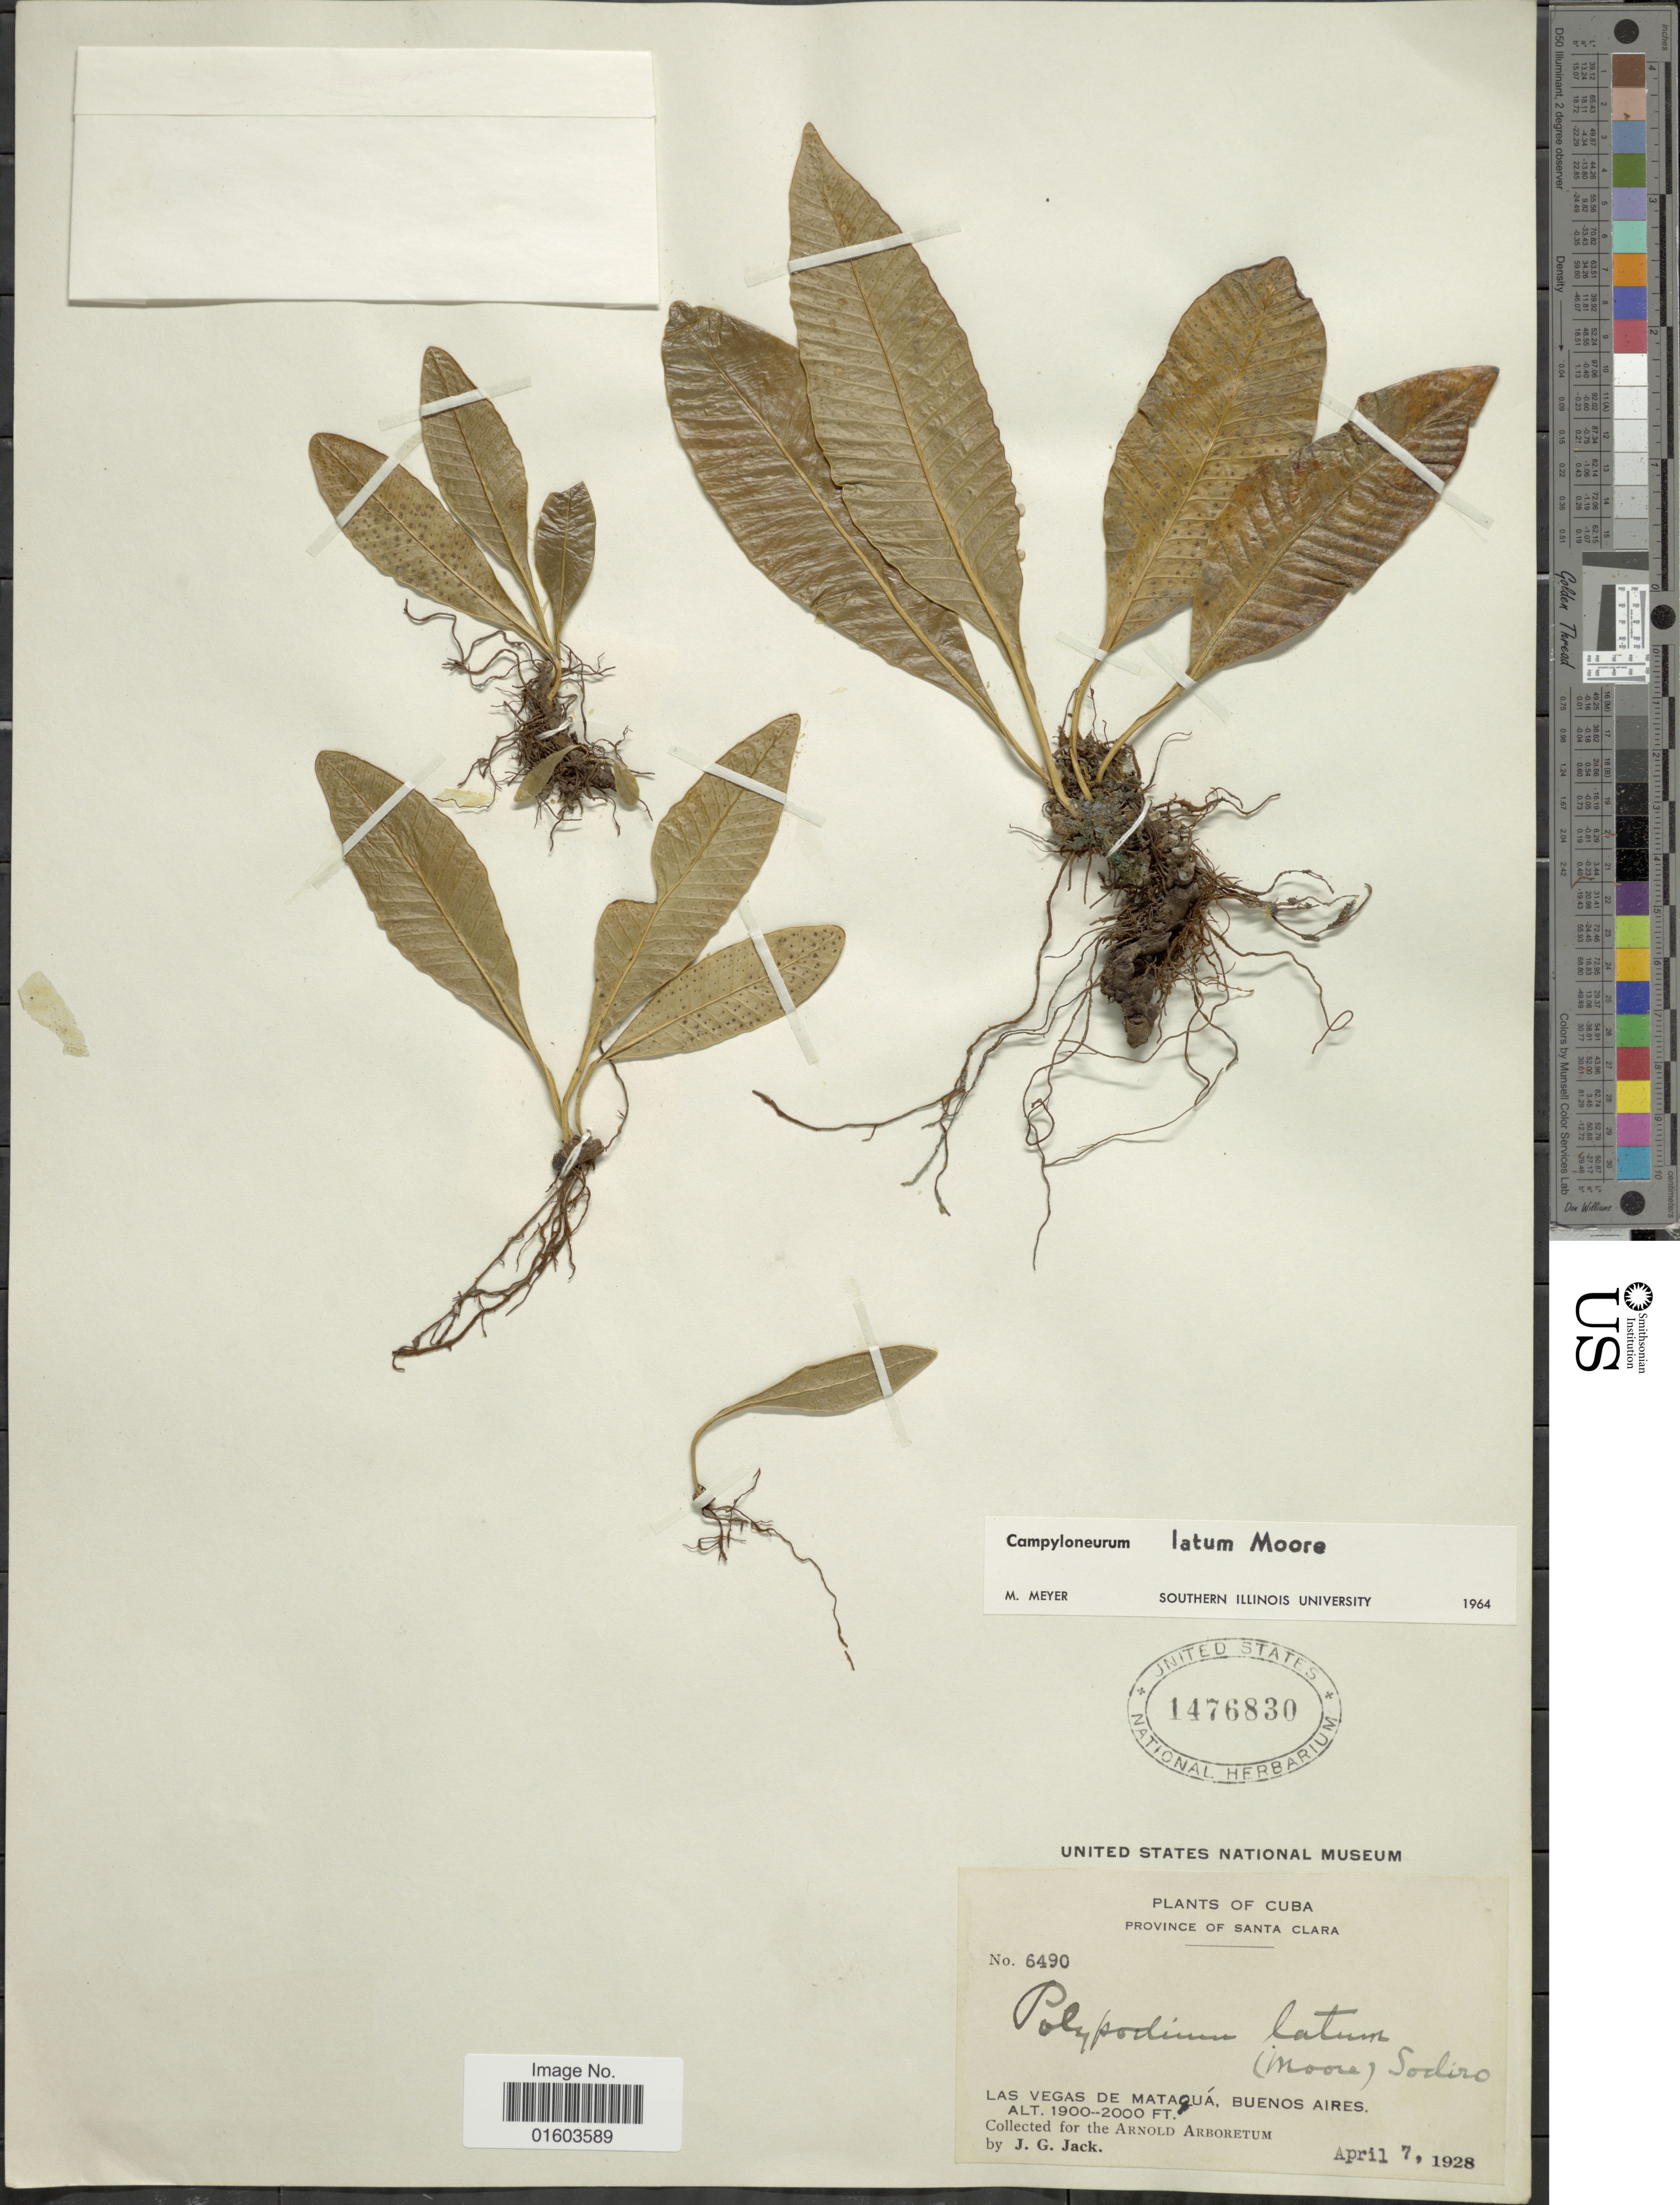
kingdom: Plantae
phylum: Tracheophyta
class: Polypodiopsida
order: Polypodiales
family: Polypodiaceae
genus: Campyloneurum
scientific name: Campyloneurum latum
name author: T. Moore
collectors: J. G. Jack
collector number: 6490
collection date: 1928-04-07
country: Cuba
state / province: Las Villas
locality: Province of Santa Clara, Las Vegas de Matagua, Buenos Aires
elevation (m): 579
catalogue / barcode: US 1476830